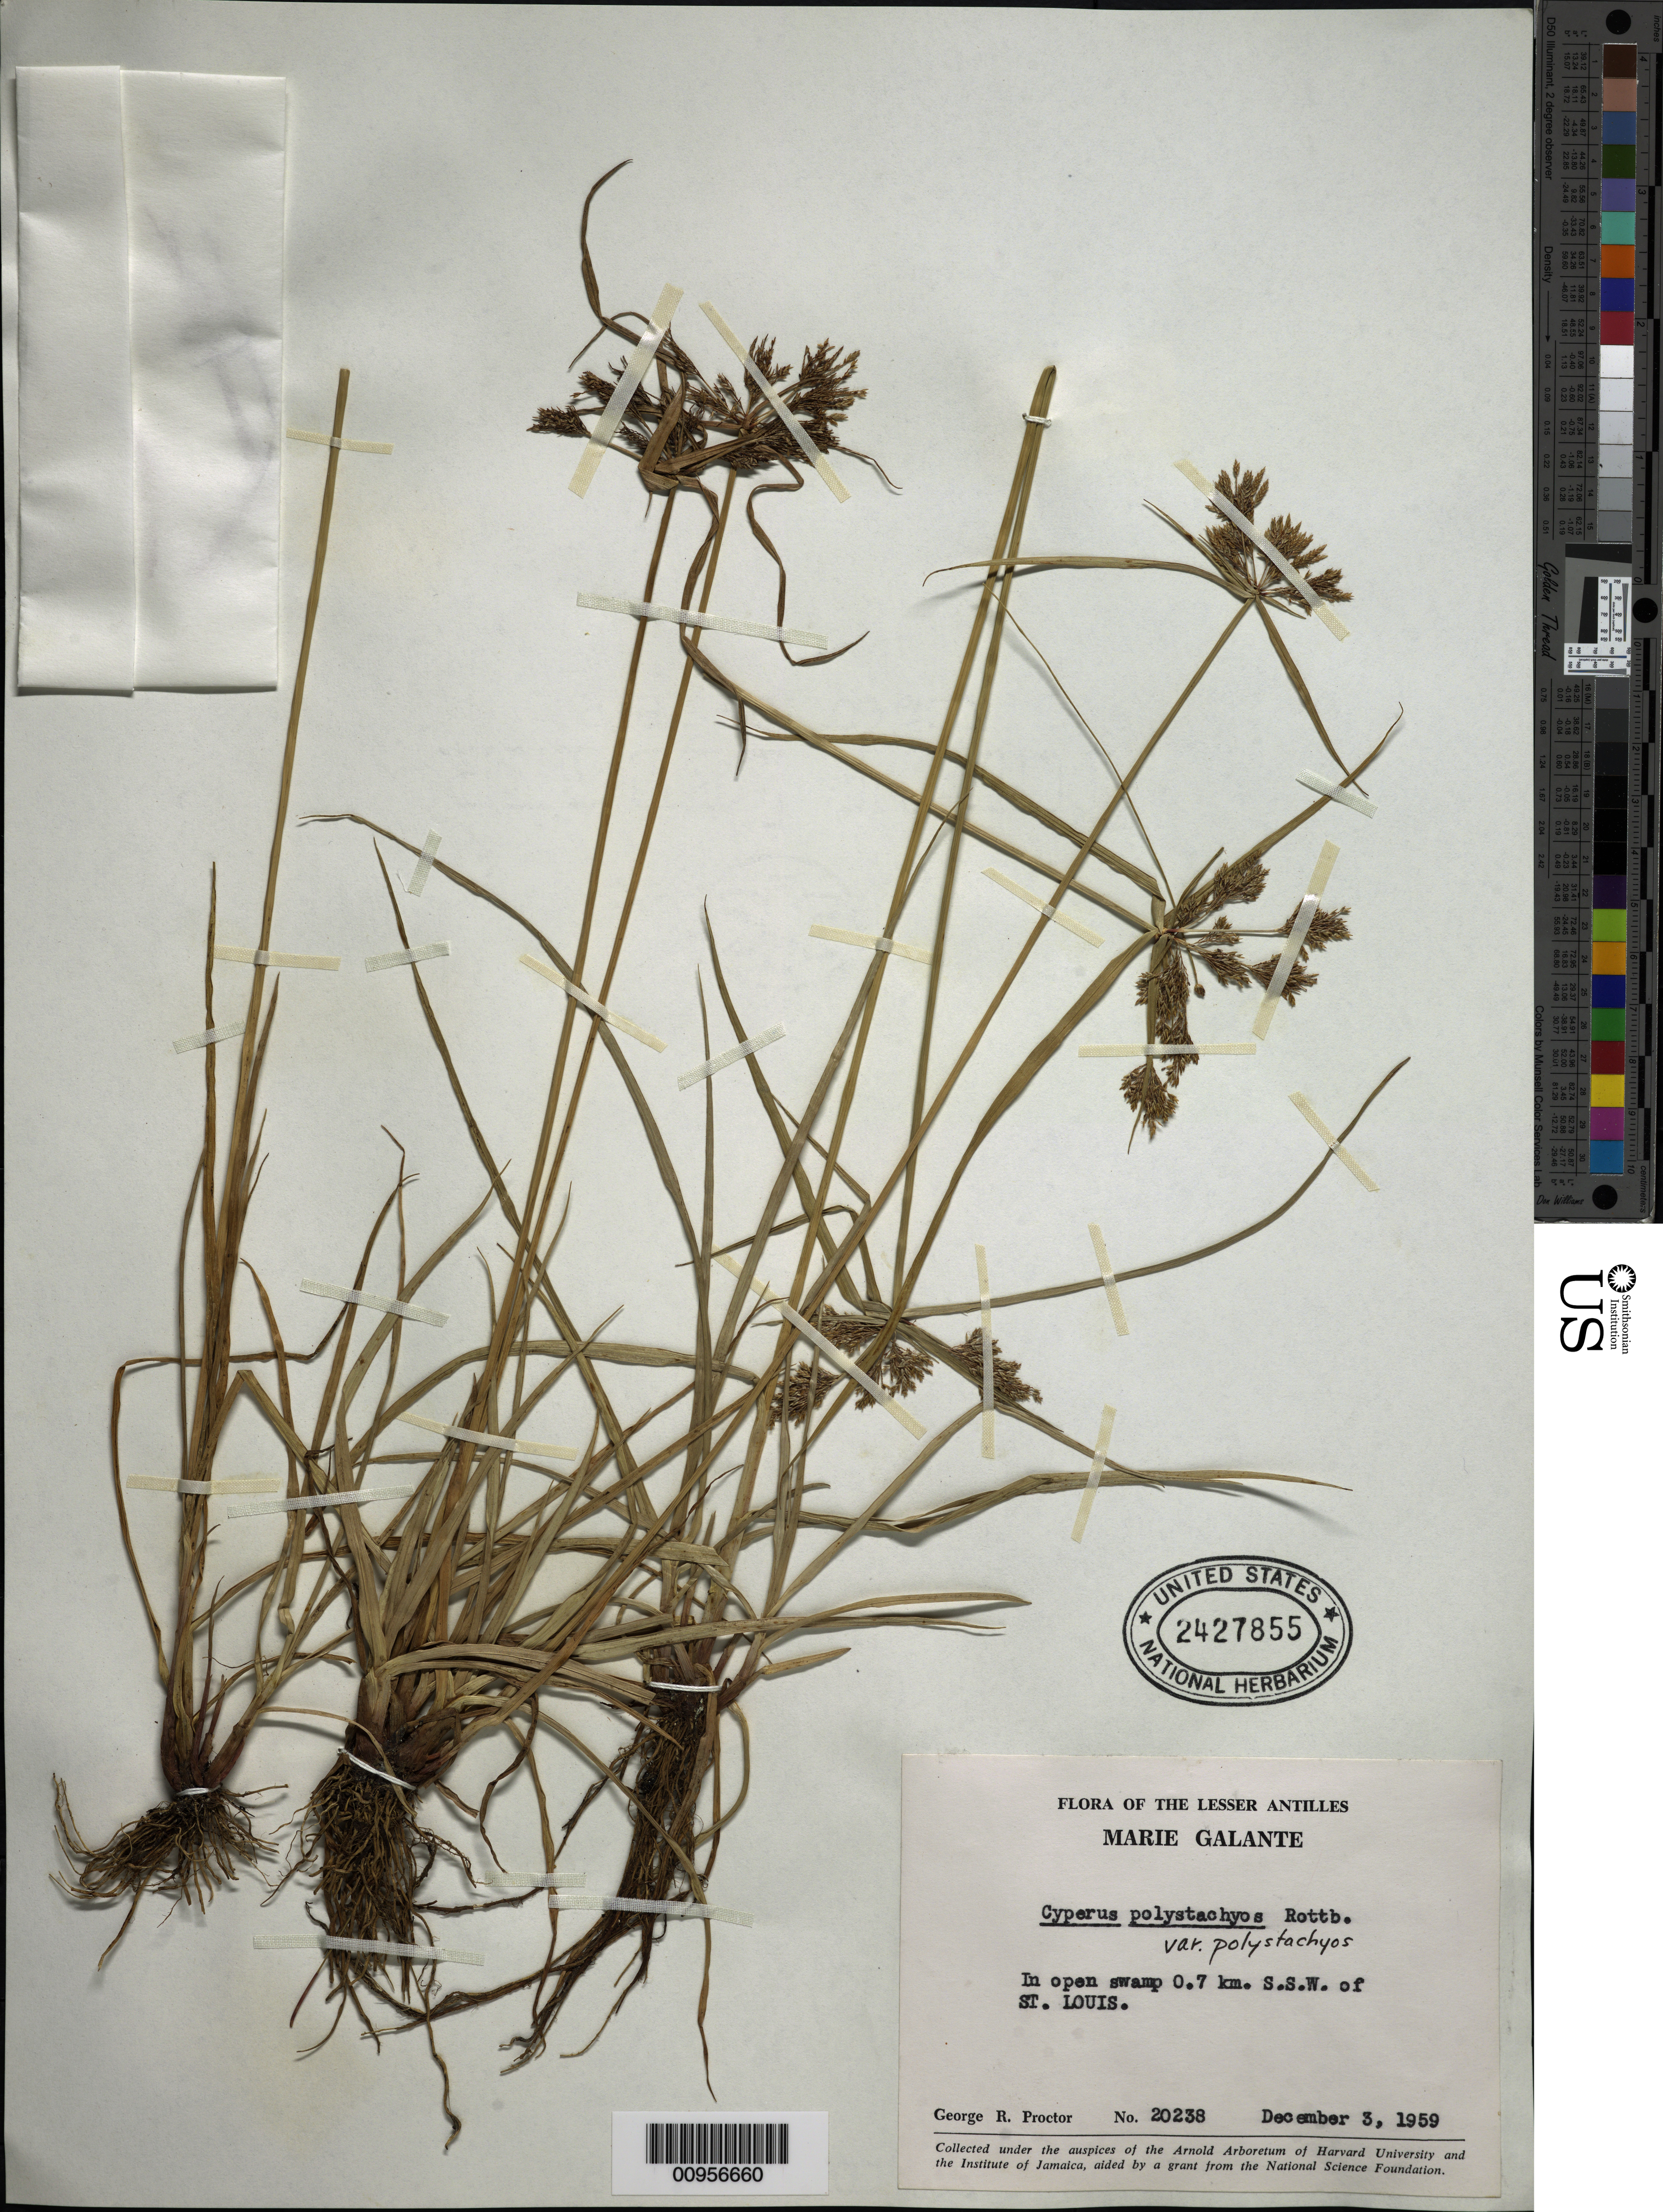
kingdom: Plantae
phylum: Tracheophyta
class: Liliopsida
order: Poales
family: Cyperaceae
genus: Cyperus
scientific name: Cyperus polystachyos var. polystachyos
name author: Rottb.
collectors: G. R. Proctor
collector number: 20238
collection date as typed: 03 Dec 1959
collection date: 1959-12-03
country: Guadeloupe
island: Marie Galante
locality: Swamp 0.7 km SSW of St. Louis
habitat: In open swamp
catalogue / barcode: US 2427855